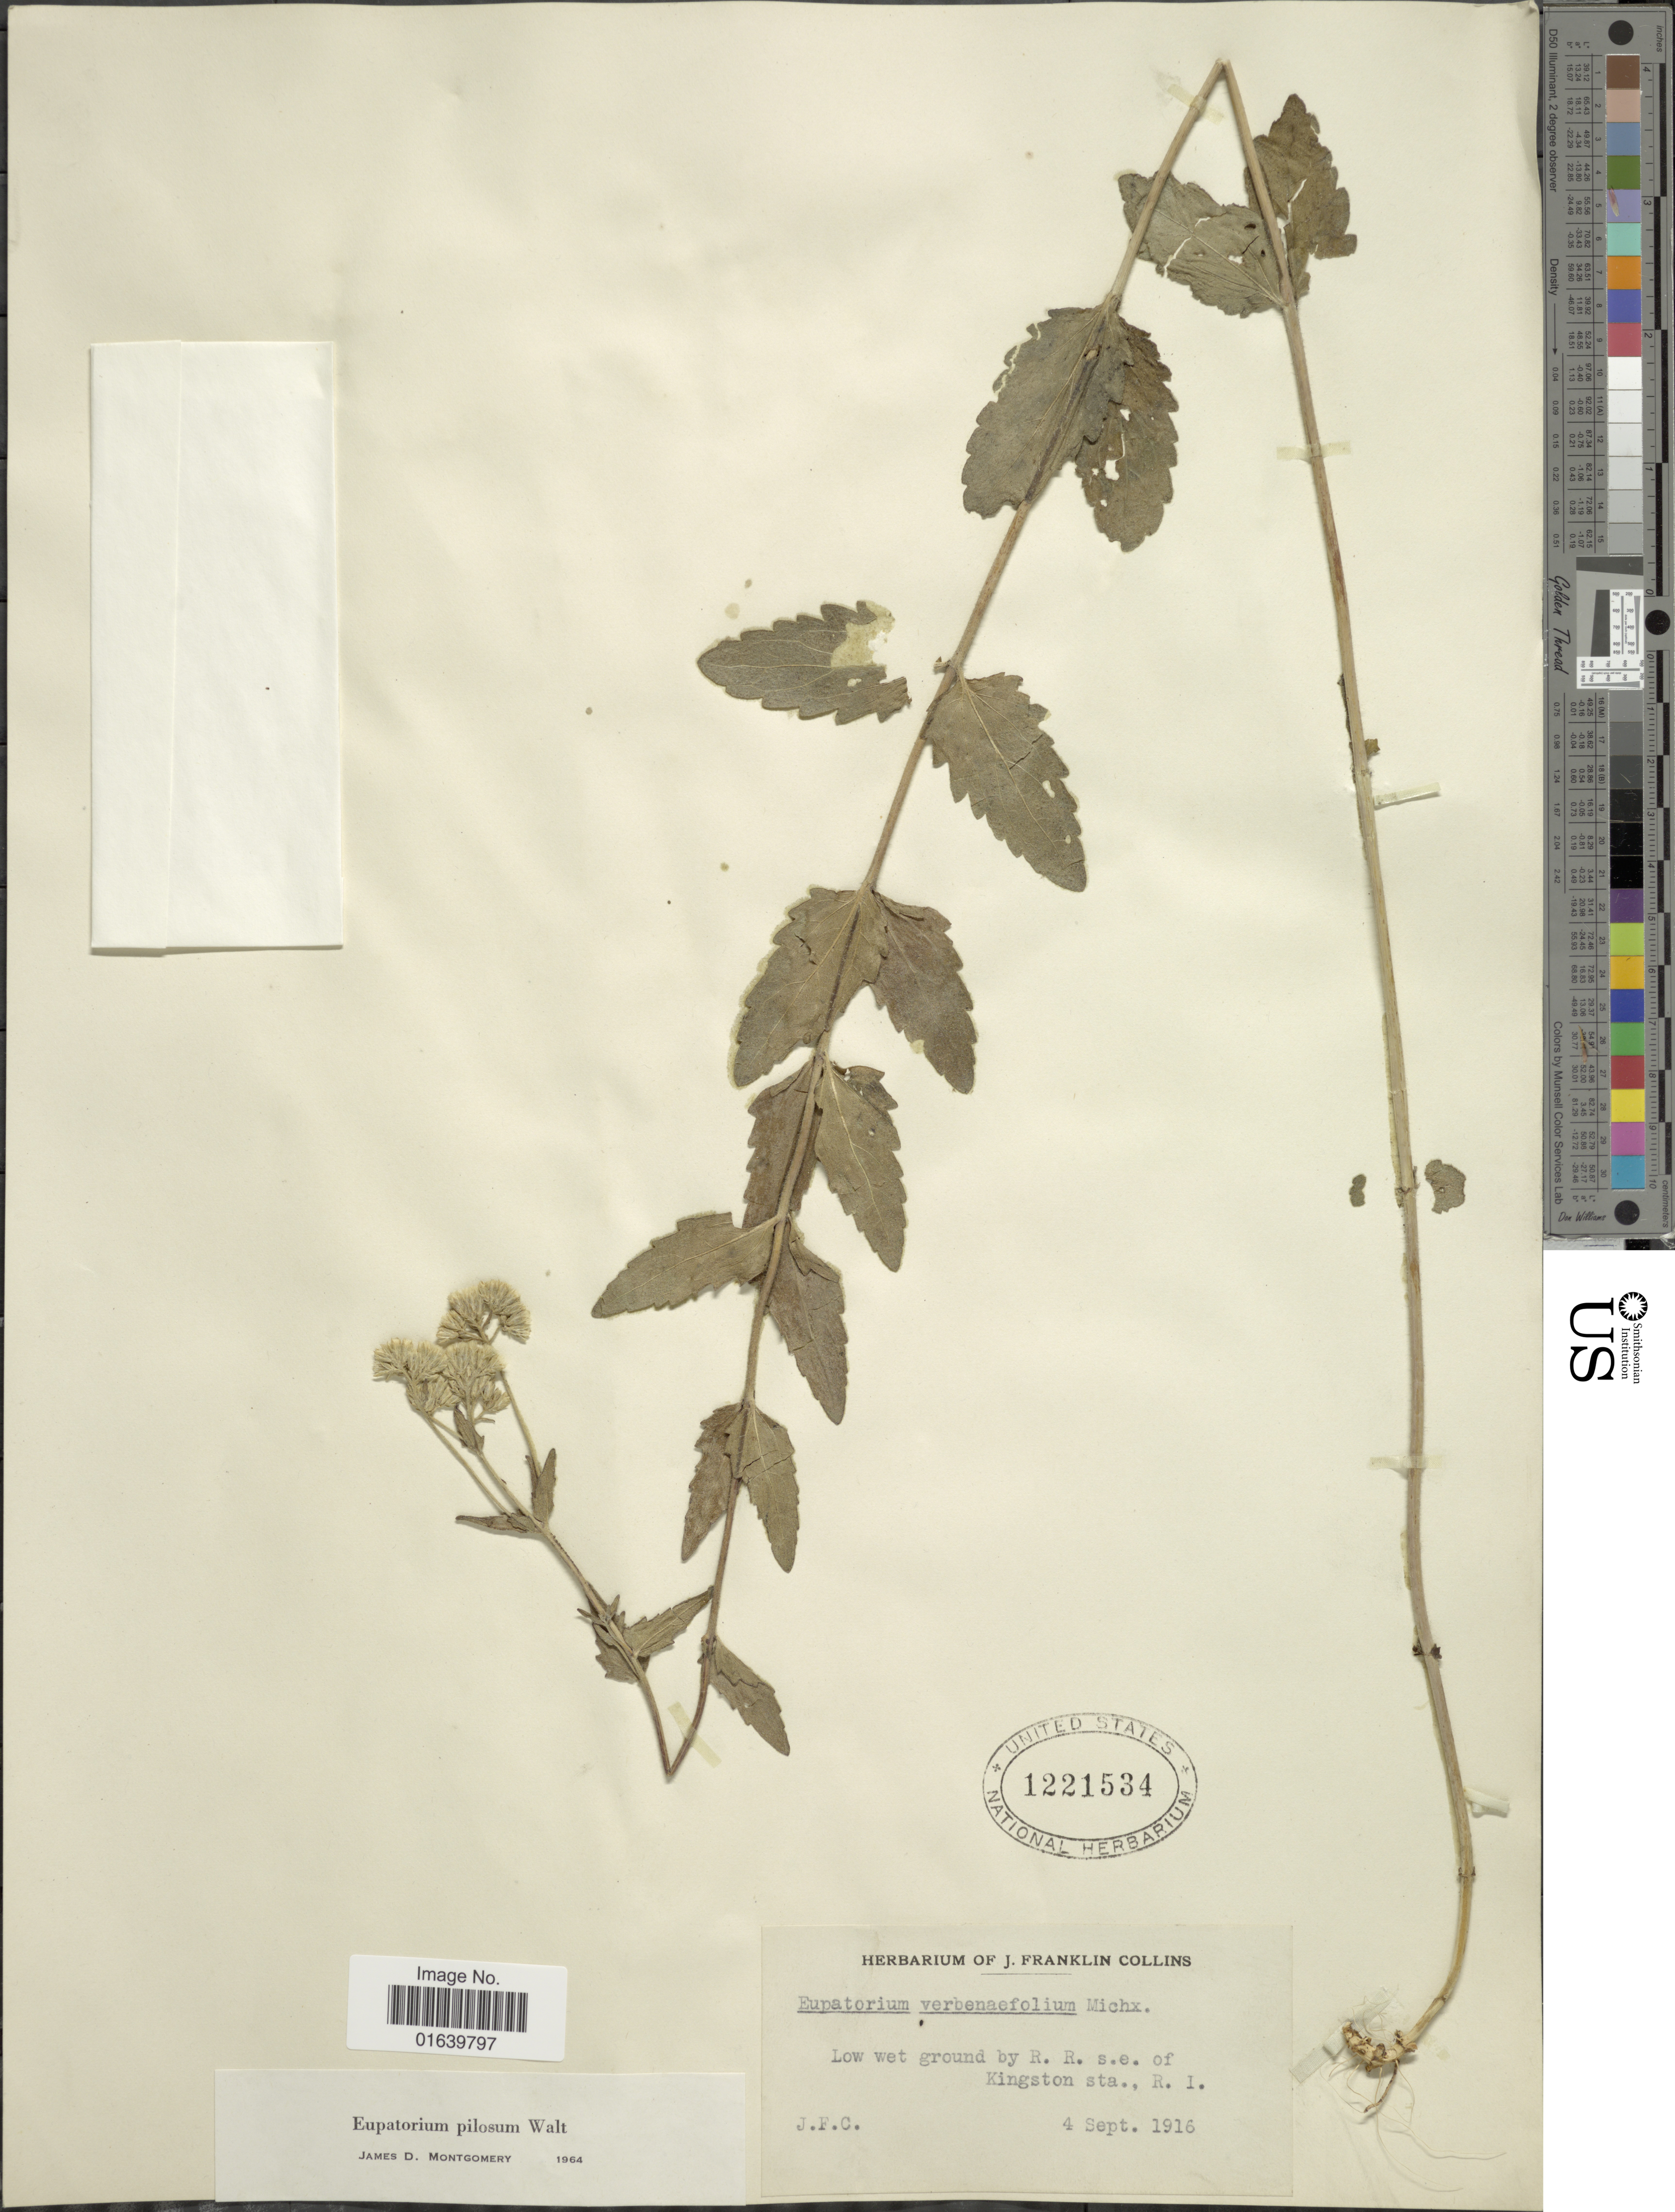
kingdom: Plantae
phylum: Tracheophyta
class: Magnoliopsida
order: Asterales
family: Asteraceae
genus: Eupatorium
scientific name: Eupatorium pilosum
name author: Walter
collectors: J. Collins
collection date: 1916-09-04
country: United States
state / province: Rhode Island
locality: Low wet ground by R.R. s.e. of Kingston sta. R.I.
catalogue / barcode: US 1221534